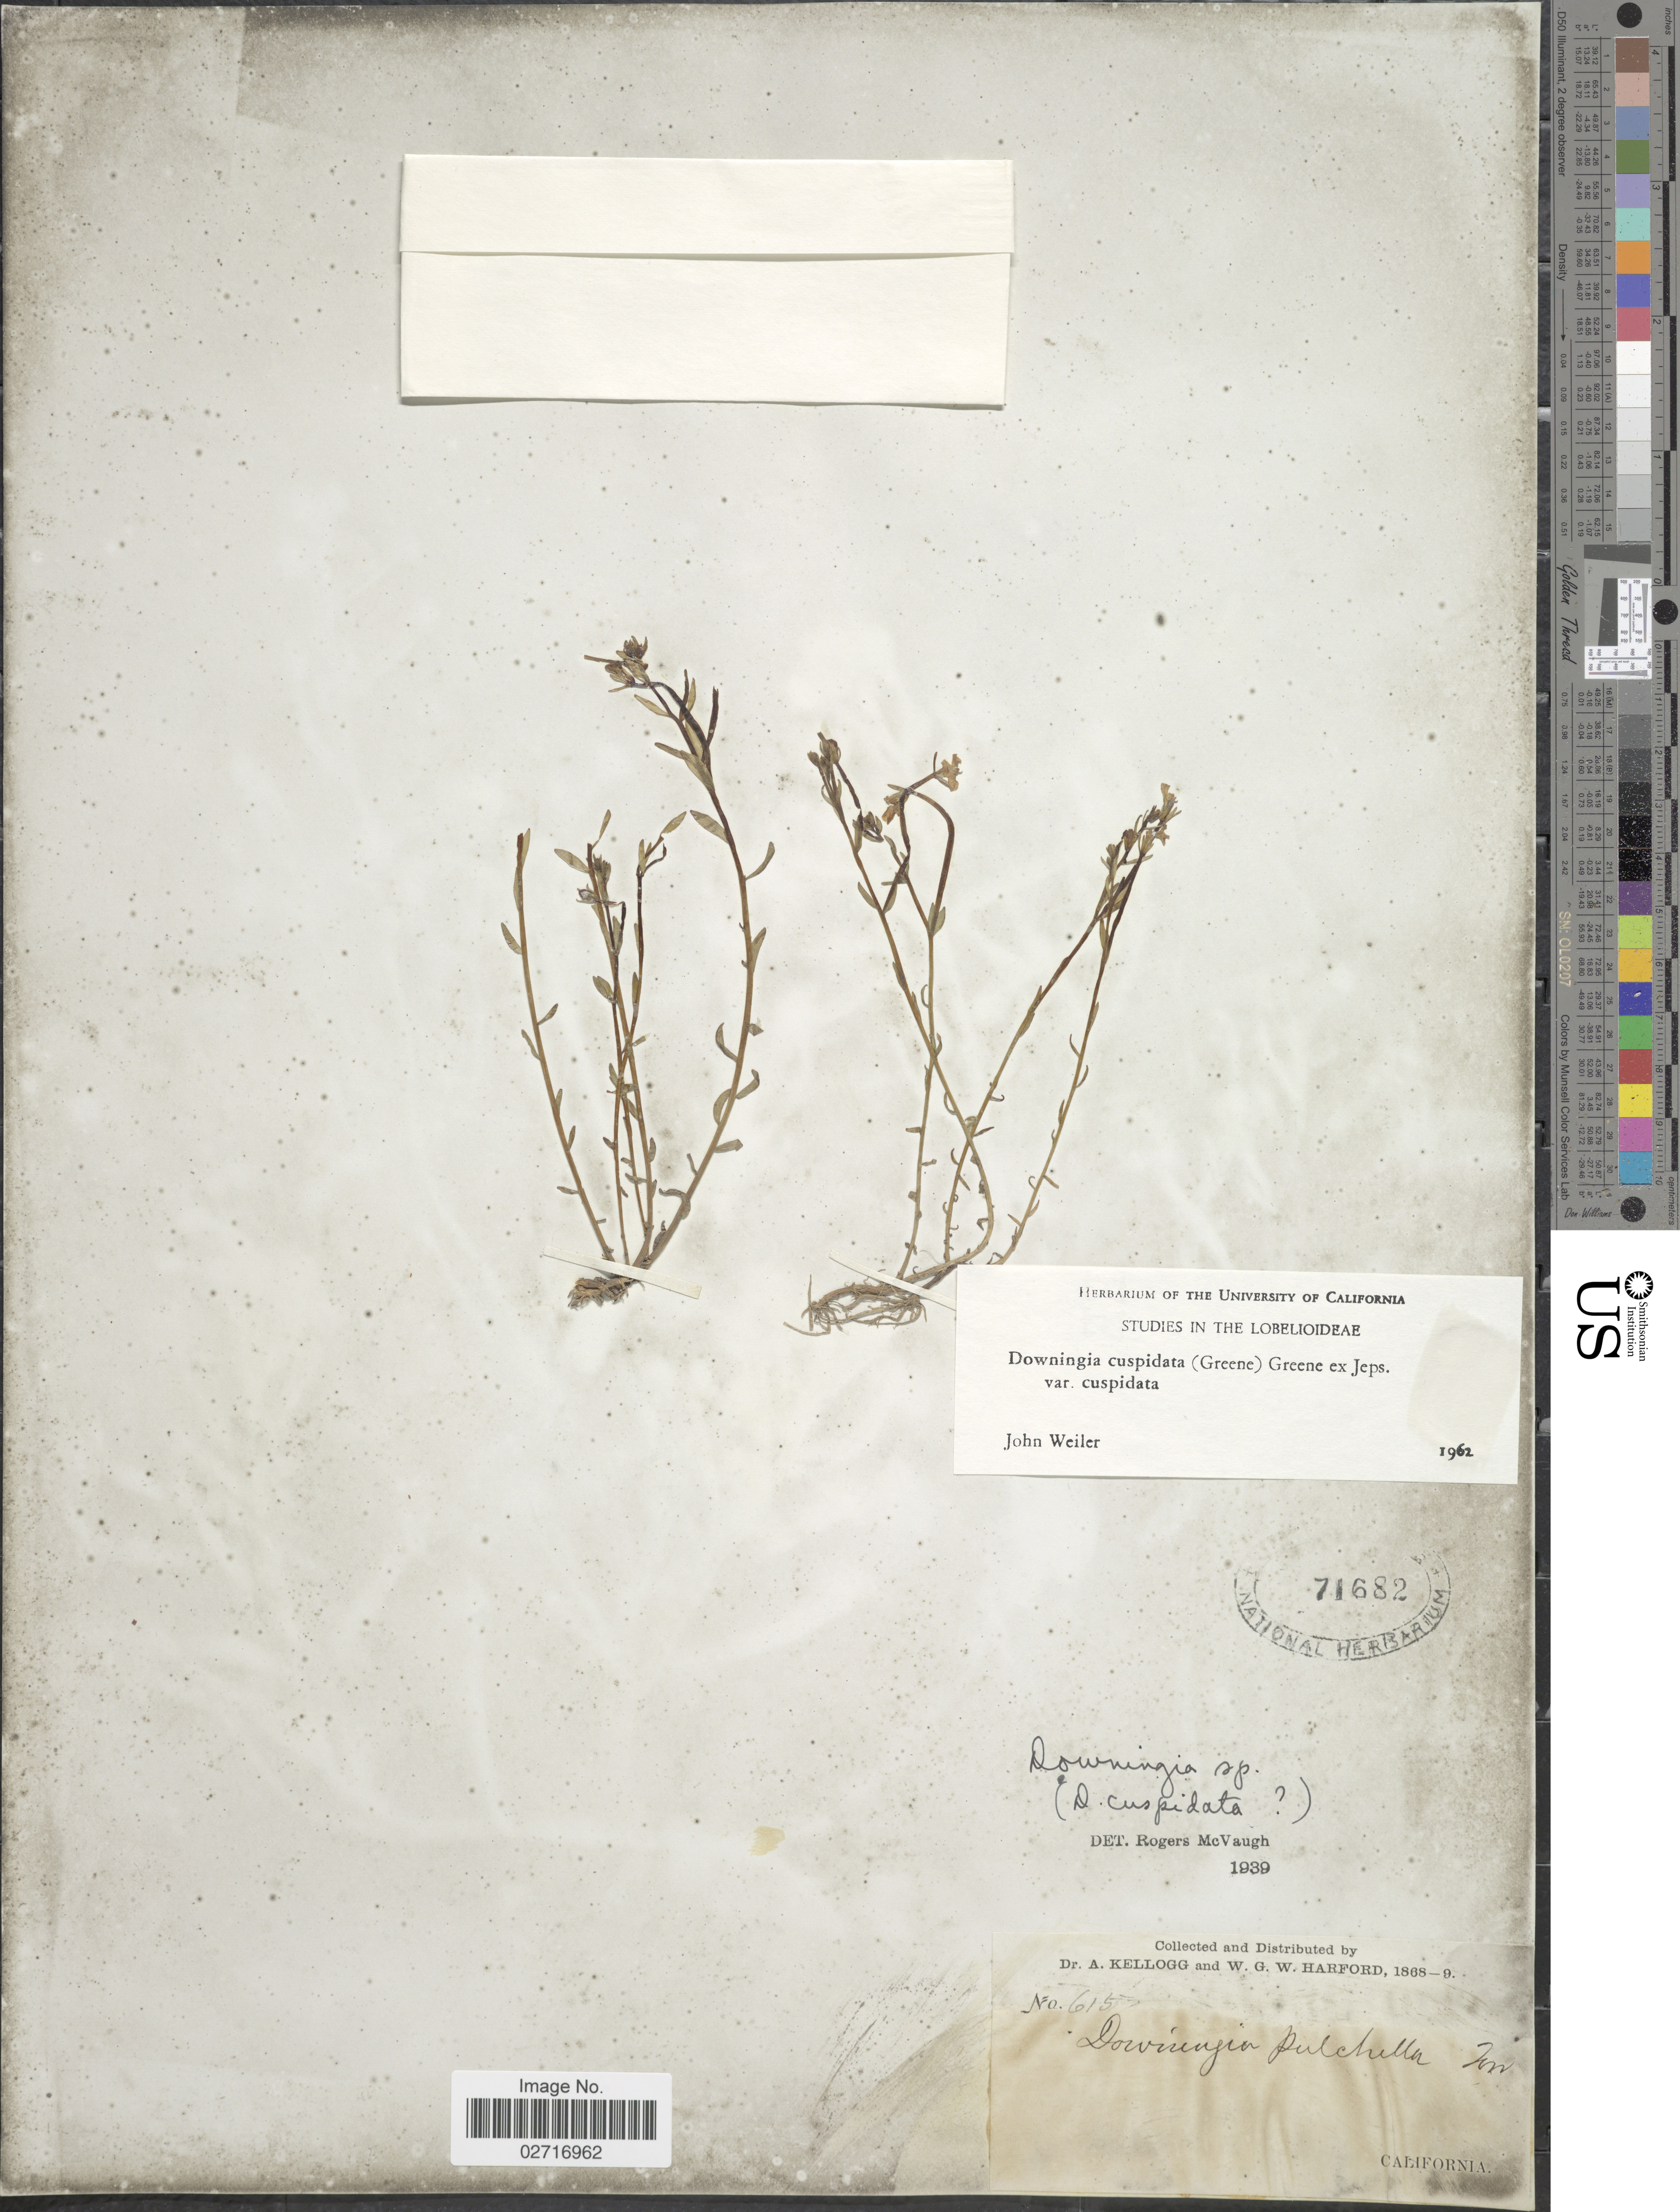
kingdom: Plantae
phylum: Tracheophyta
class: Magnoliopsida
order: Asterales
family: Campanulaceae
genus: Downingia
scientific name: Downingia cuspidata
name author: (Greene) Rattan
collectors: A. Kellogg & W. G. W. Harford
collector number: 615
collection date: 1868/1869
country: United States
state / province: California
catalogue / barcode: US 71682